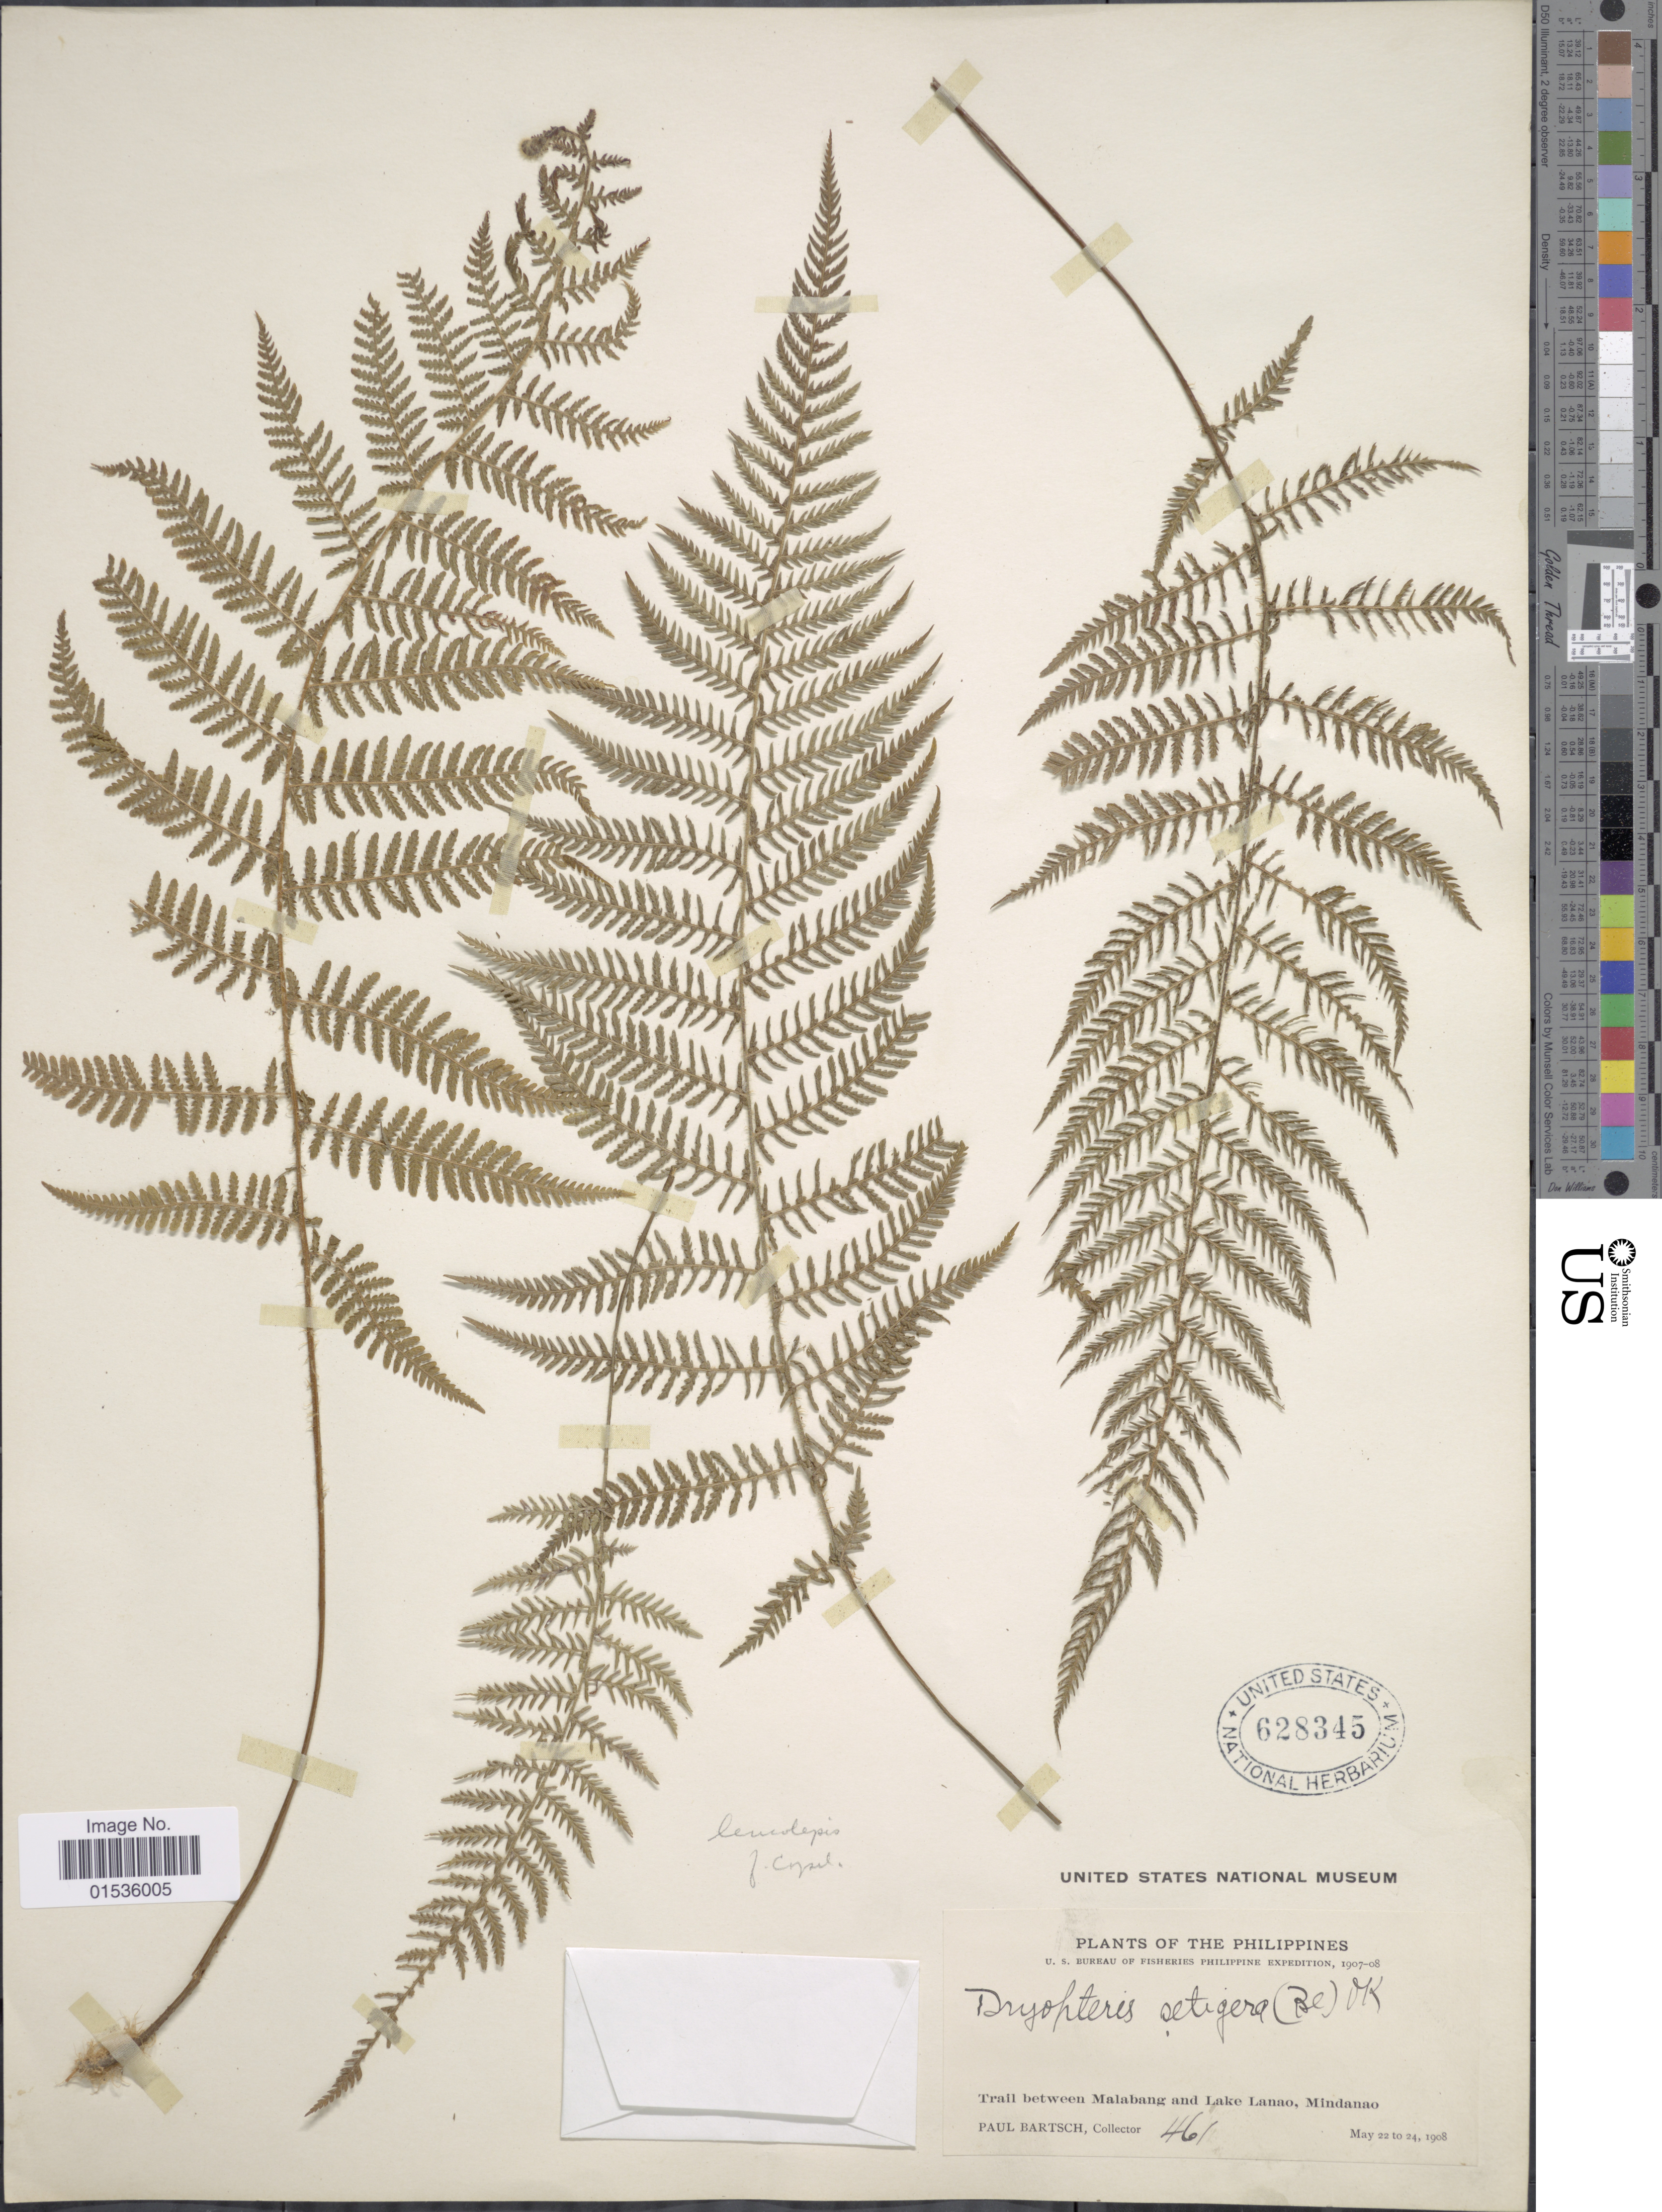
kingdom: Plantae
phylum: Tracheophyta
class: Polypodiopsida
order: Polypodiales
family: Thelypteridaceae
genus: Macrothelypteris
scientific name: Macrothelypteris polypodioides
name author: (Hook.) Holttum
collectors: P. Bartsch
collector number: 461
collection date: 1908-05-22/1908-05-24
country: Philippines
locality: Philippine, Trail between Malabang and Lake Lanao, Mindanao.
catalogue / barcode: US 628345